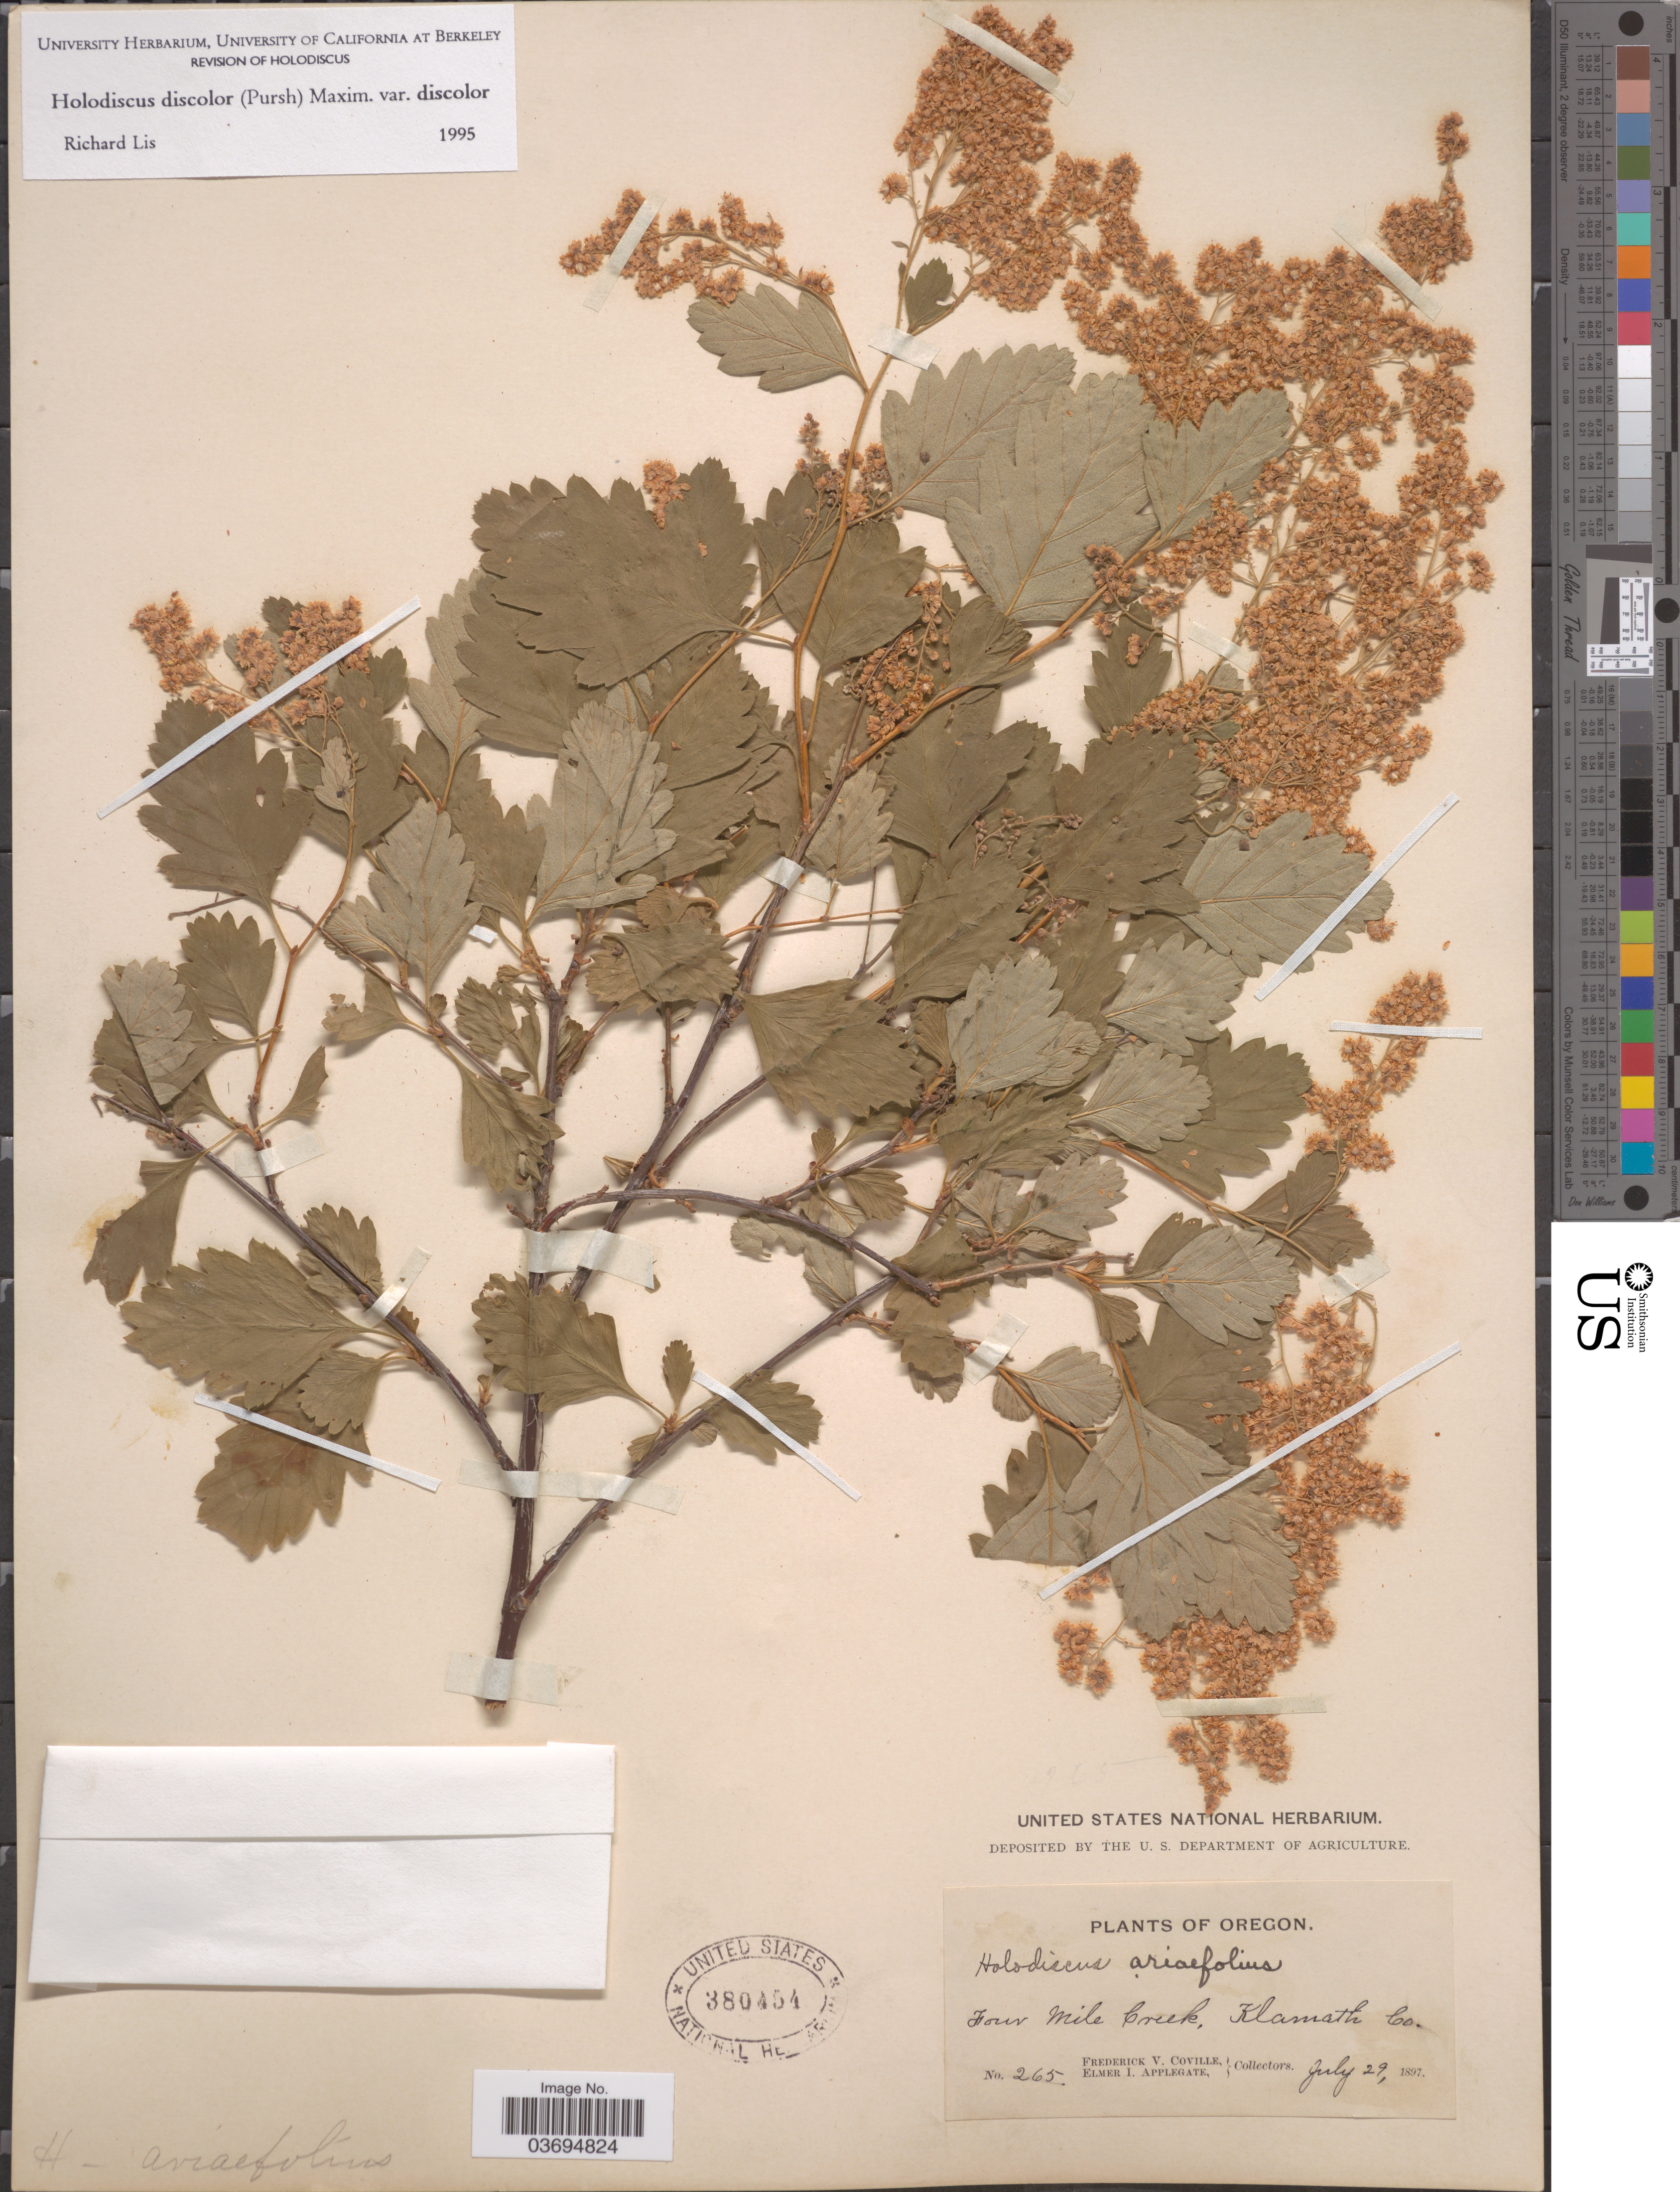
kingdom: Plantae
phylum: Tracheophyta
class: Magnoliopsida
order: Rosales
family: Rosaceae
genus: Holodiscus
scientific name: Holodiscus discolor var. discolor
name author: (Pursh) Maxim.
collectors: F. V. Coville & E. I. Applegate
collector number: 265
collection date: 1897-07-29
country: United States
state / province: Oregon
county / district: Klamath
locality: Four Mile Creek, Klamath Co.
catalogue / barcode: US 380454